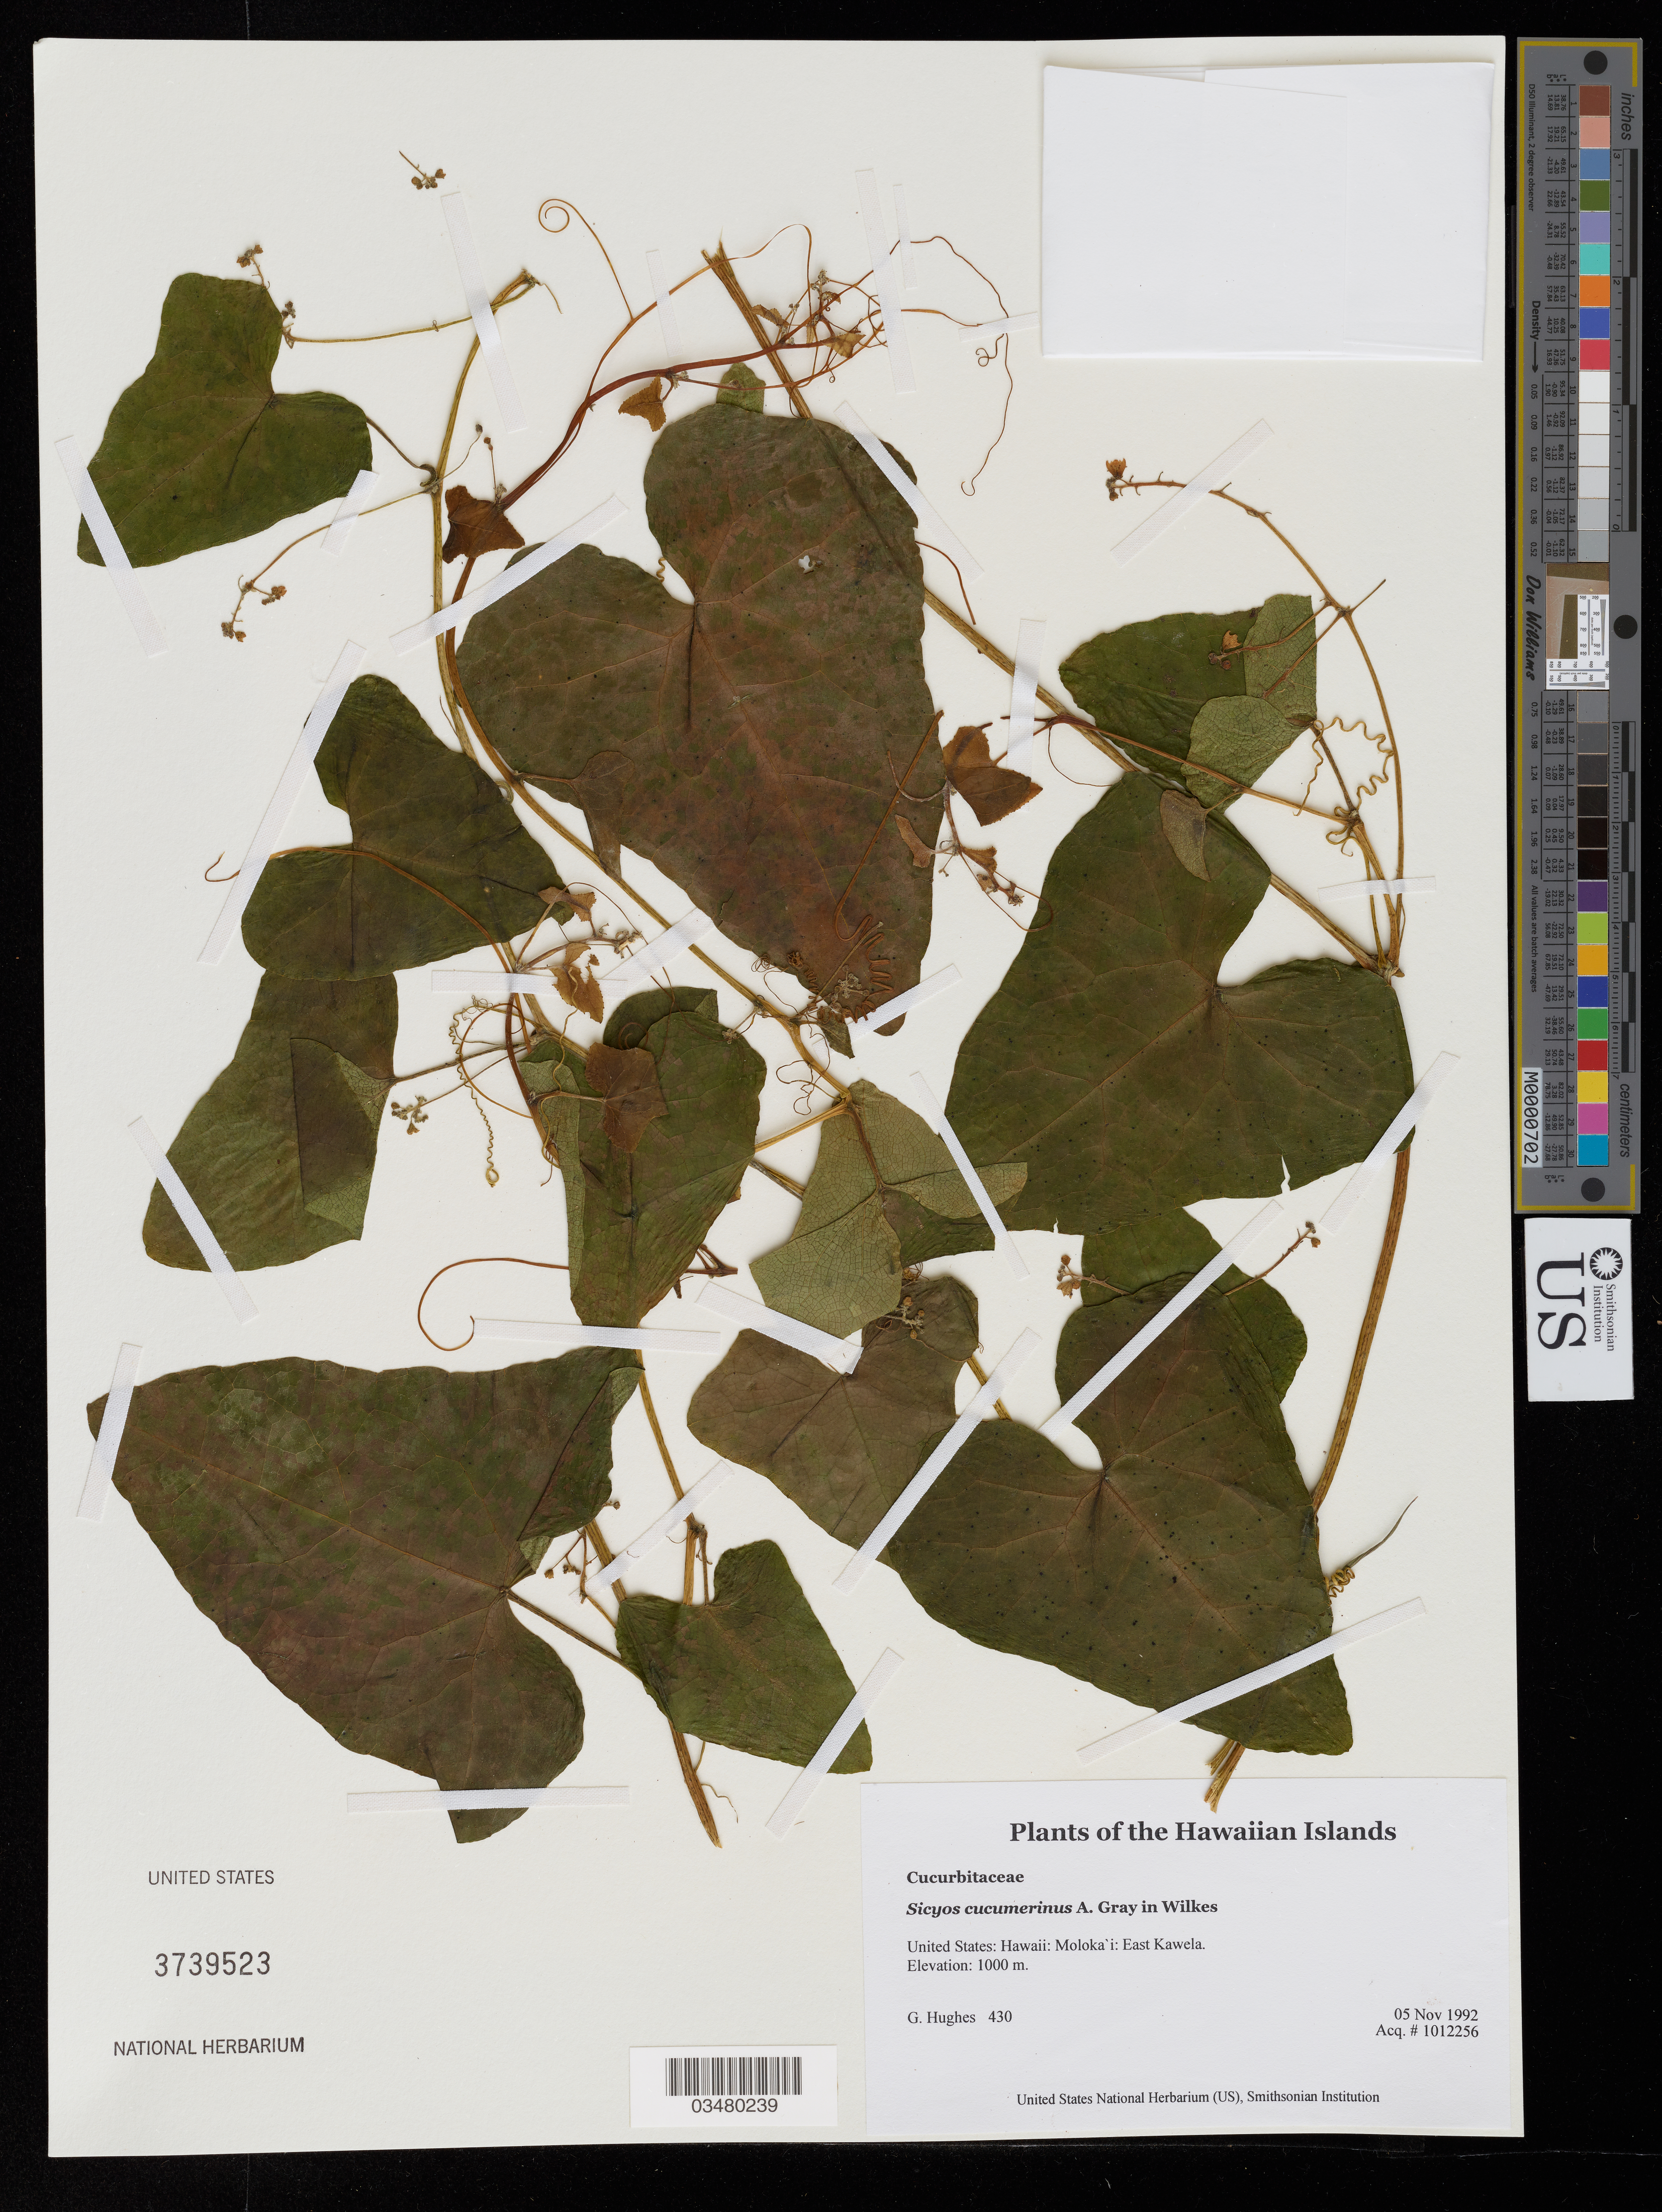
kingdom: Plantae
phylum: Tracheophyta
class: Magnoliopsida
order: Cucurbitales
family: Cucurbitaceae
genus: Sicyos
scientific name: Sicyos cucumerinus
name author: A. Gray in Wilkes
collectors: G. Hughes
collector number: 430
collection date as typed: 11-5-92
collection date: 1992-11-05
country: United States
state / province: Hawaii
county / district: Maui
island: Moloka'i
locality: East Kawela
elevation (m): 1000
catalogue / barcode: US 3739523